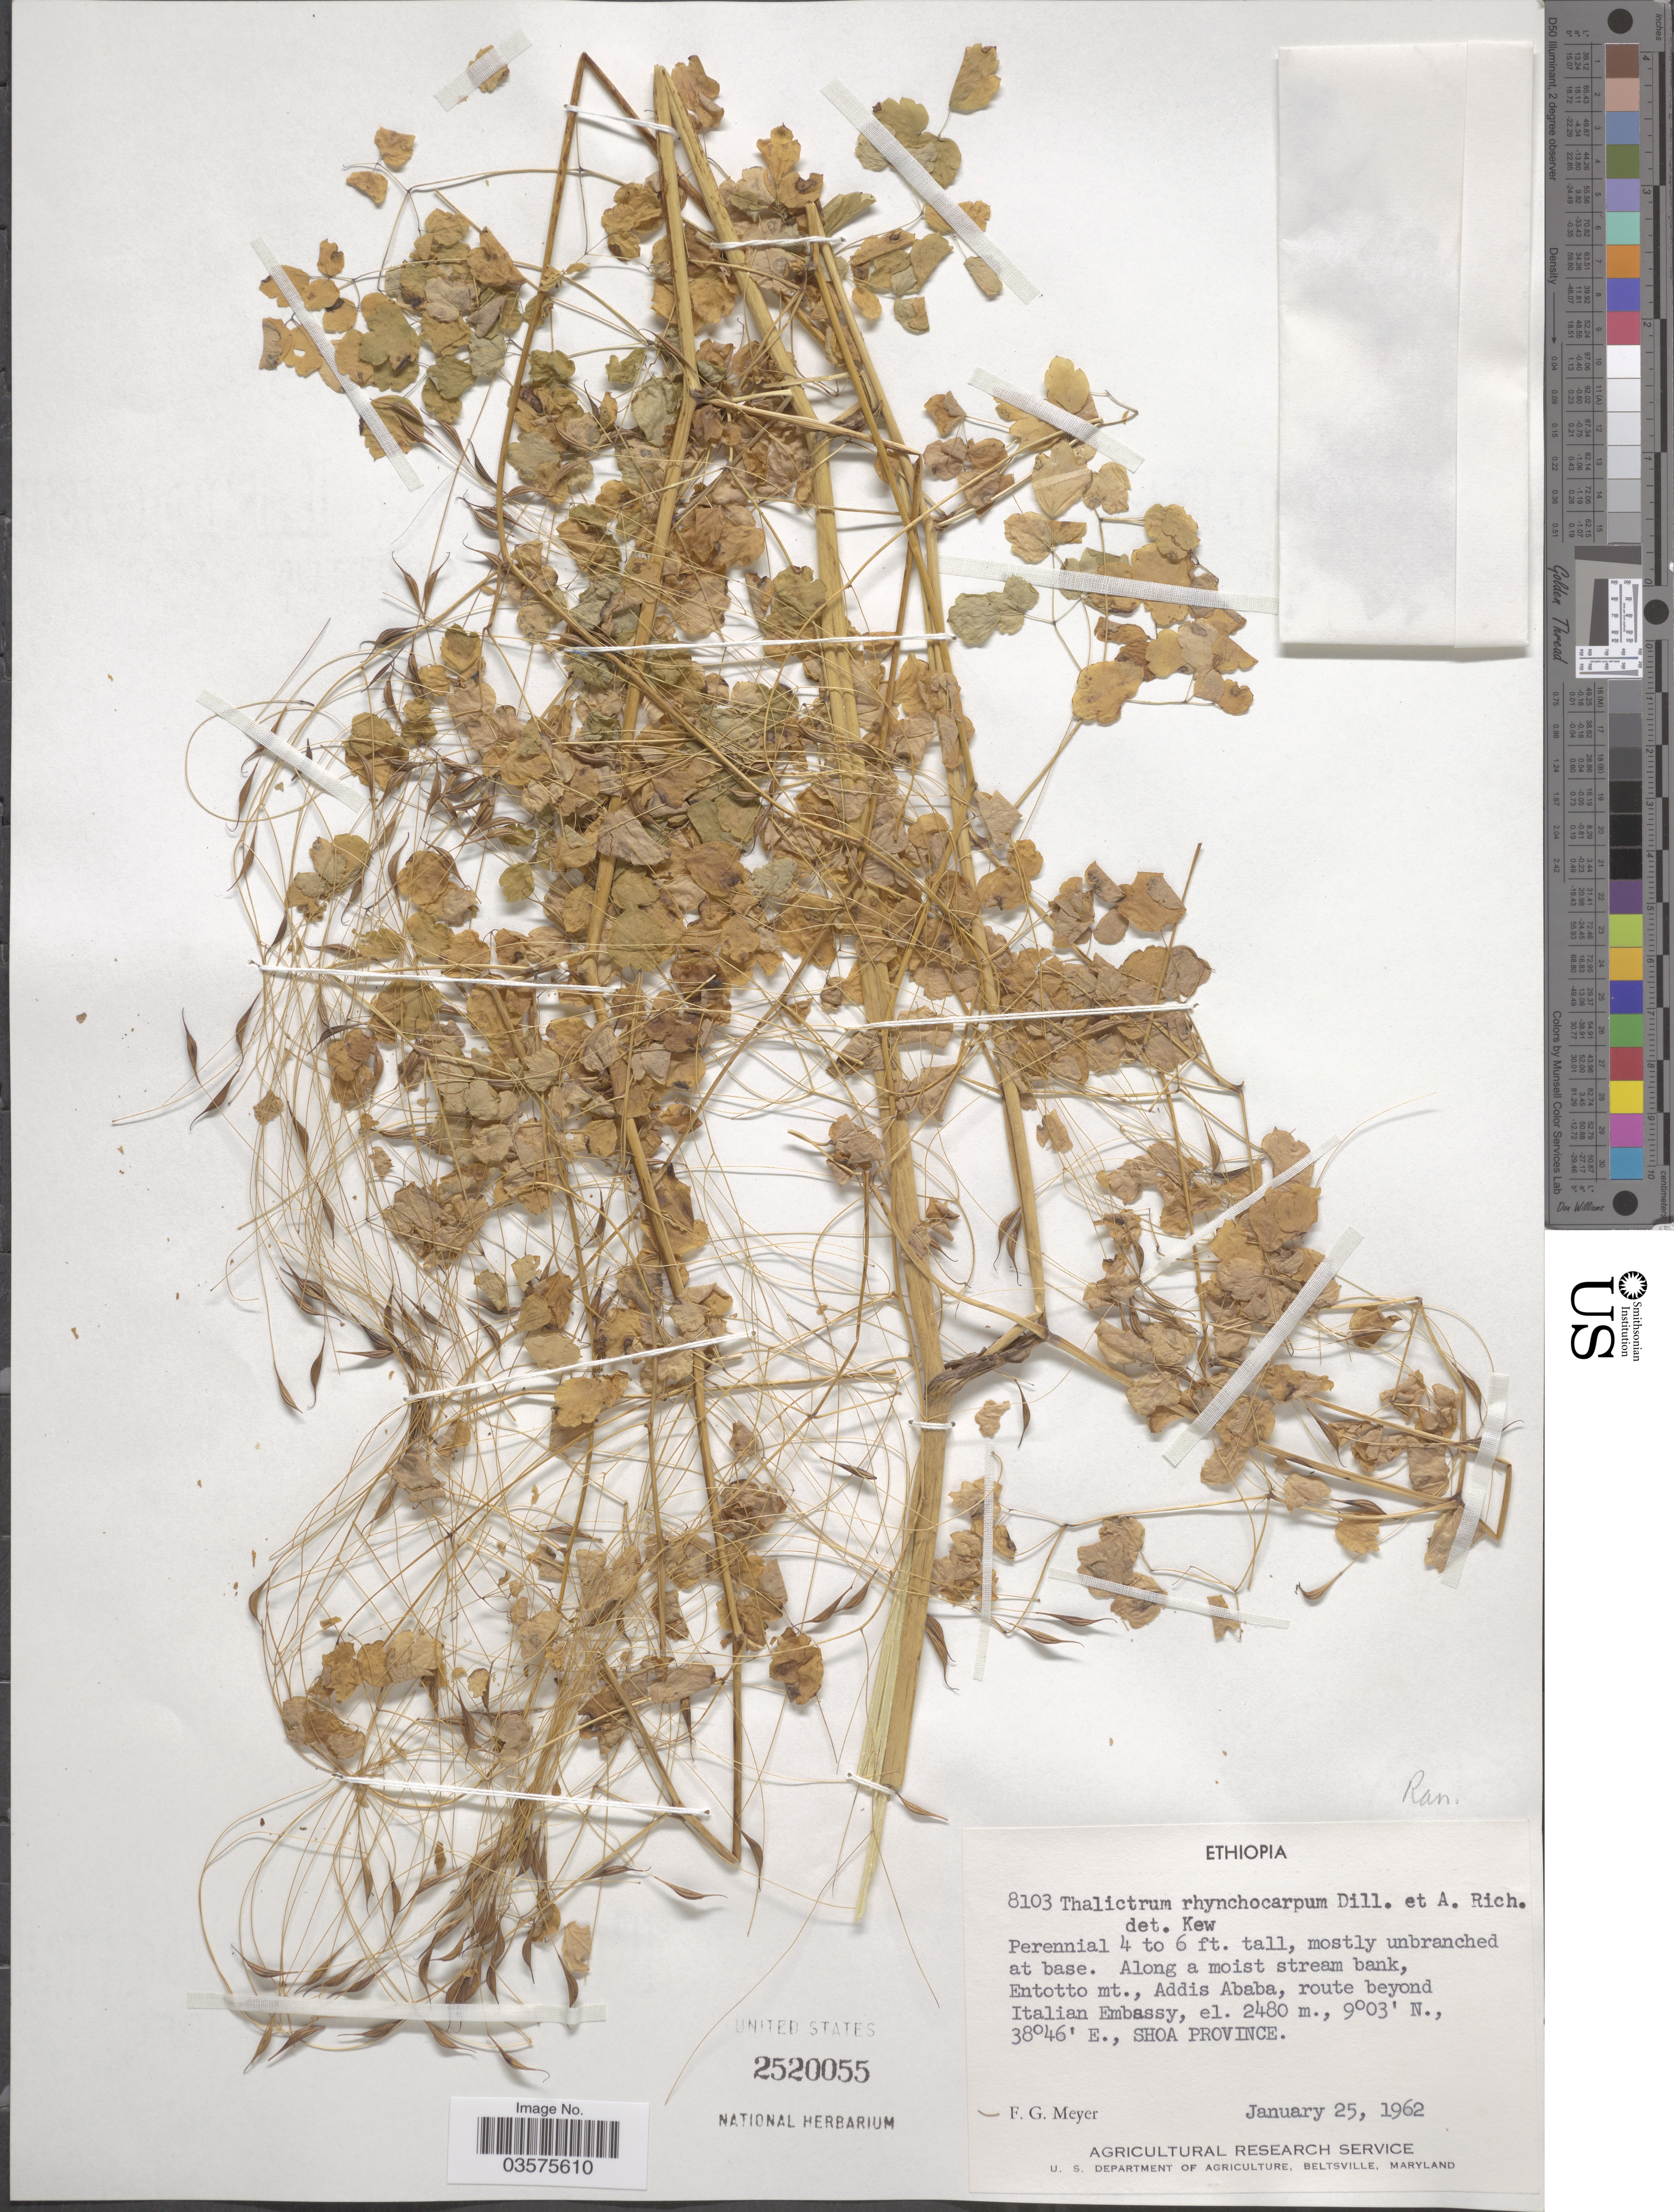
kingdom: Plantae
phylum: Tracheophyta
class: Magnoliopsida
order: Ranunculales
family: Ranunculaceae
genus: Thalictrum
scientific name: Thalictrum rhynchocarpum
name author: Quart.-Dill. & A. Rich.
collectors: F. G. Meyer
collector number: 8103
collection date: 1962-01-25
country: Ethiopia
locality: Entotto mt., Addis Ababa, route beyond Italian Embassy. Shoa Province.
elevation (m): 2480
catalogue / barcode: US 2520055